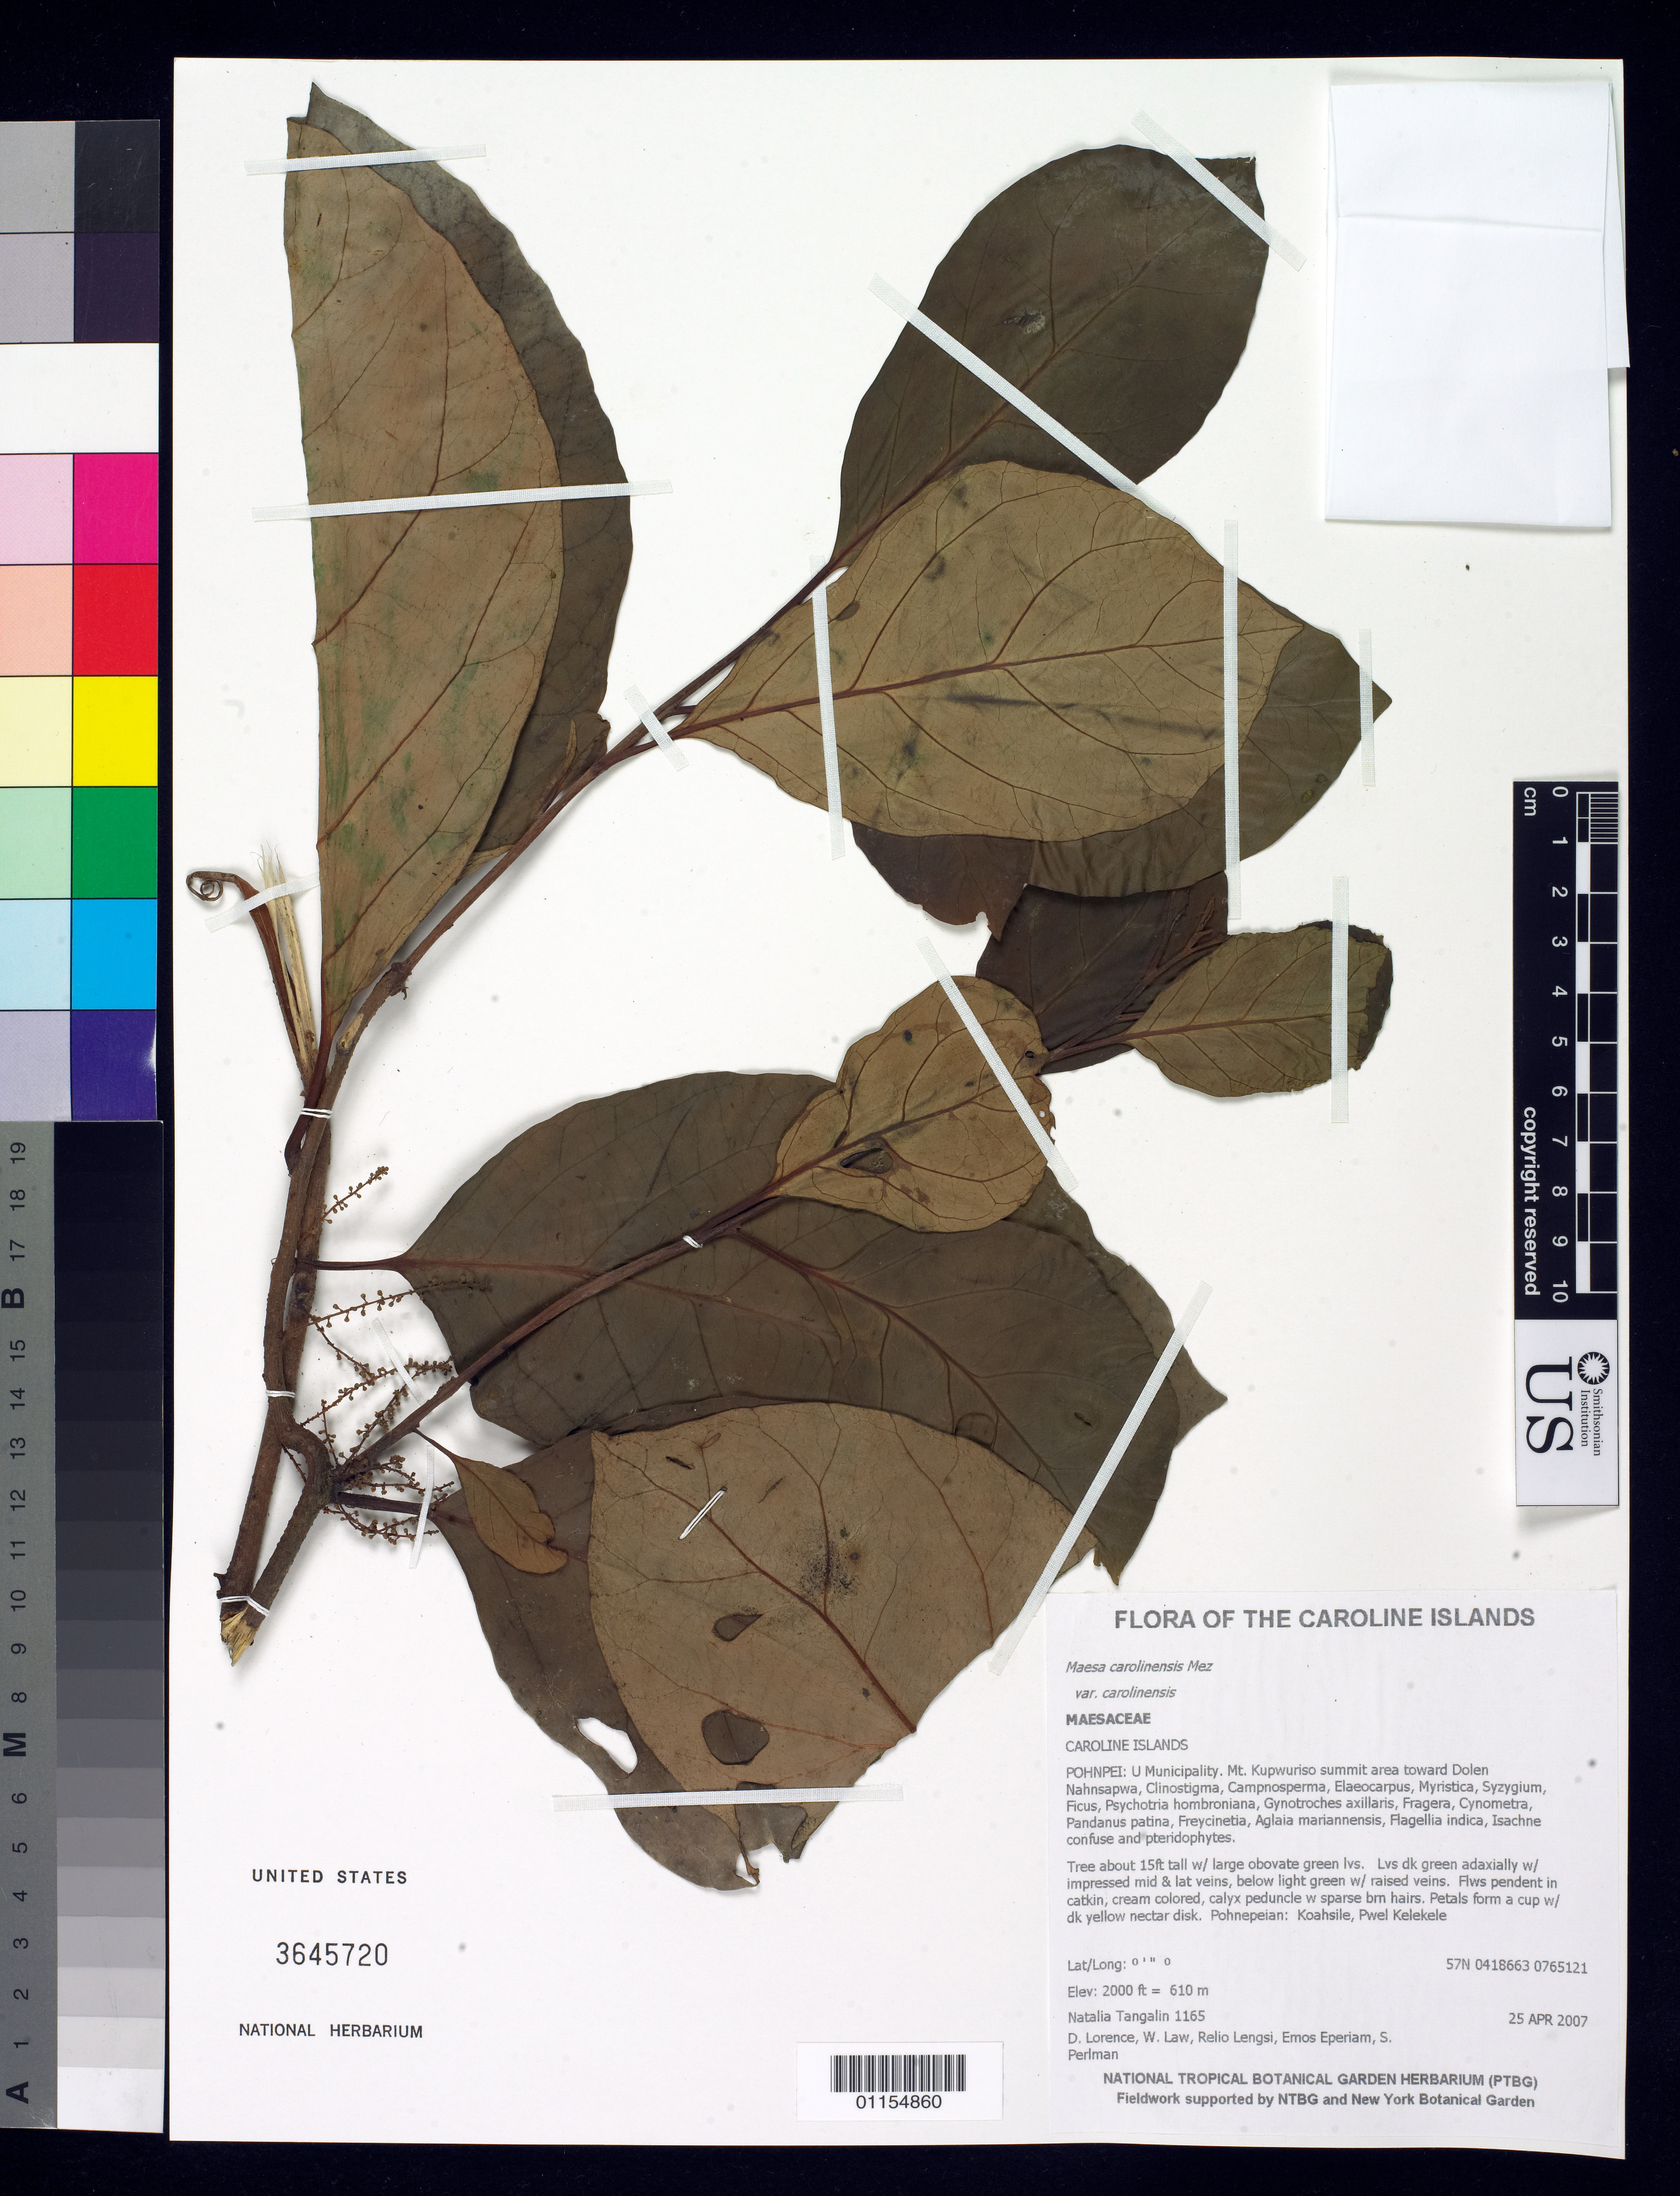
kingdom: Plantae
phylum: Tracheophyta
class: Magnoliopsida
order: Ericales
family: Primulaceae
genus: Maesa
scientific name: Maesa carolinensis var. carolinensis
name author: Mez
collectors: N. Tangalin, D. Lorence, W. Law, R. Lengsi, P. Eperiam & S. P. Perlman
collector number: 1165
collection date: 2007-04-25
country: Micronesia, Federated States of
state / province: Pohnpei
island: Pohnpei [Ponape]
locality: U Municipality. Mt. Kupwuriso summit area toward Dolen Nahnsapwa.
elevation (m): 610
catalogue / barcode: US 3465720